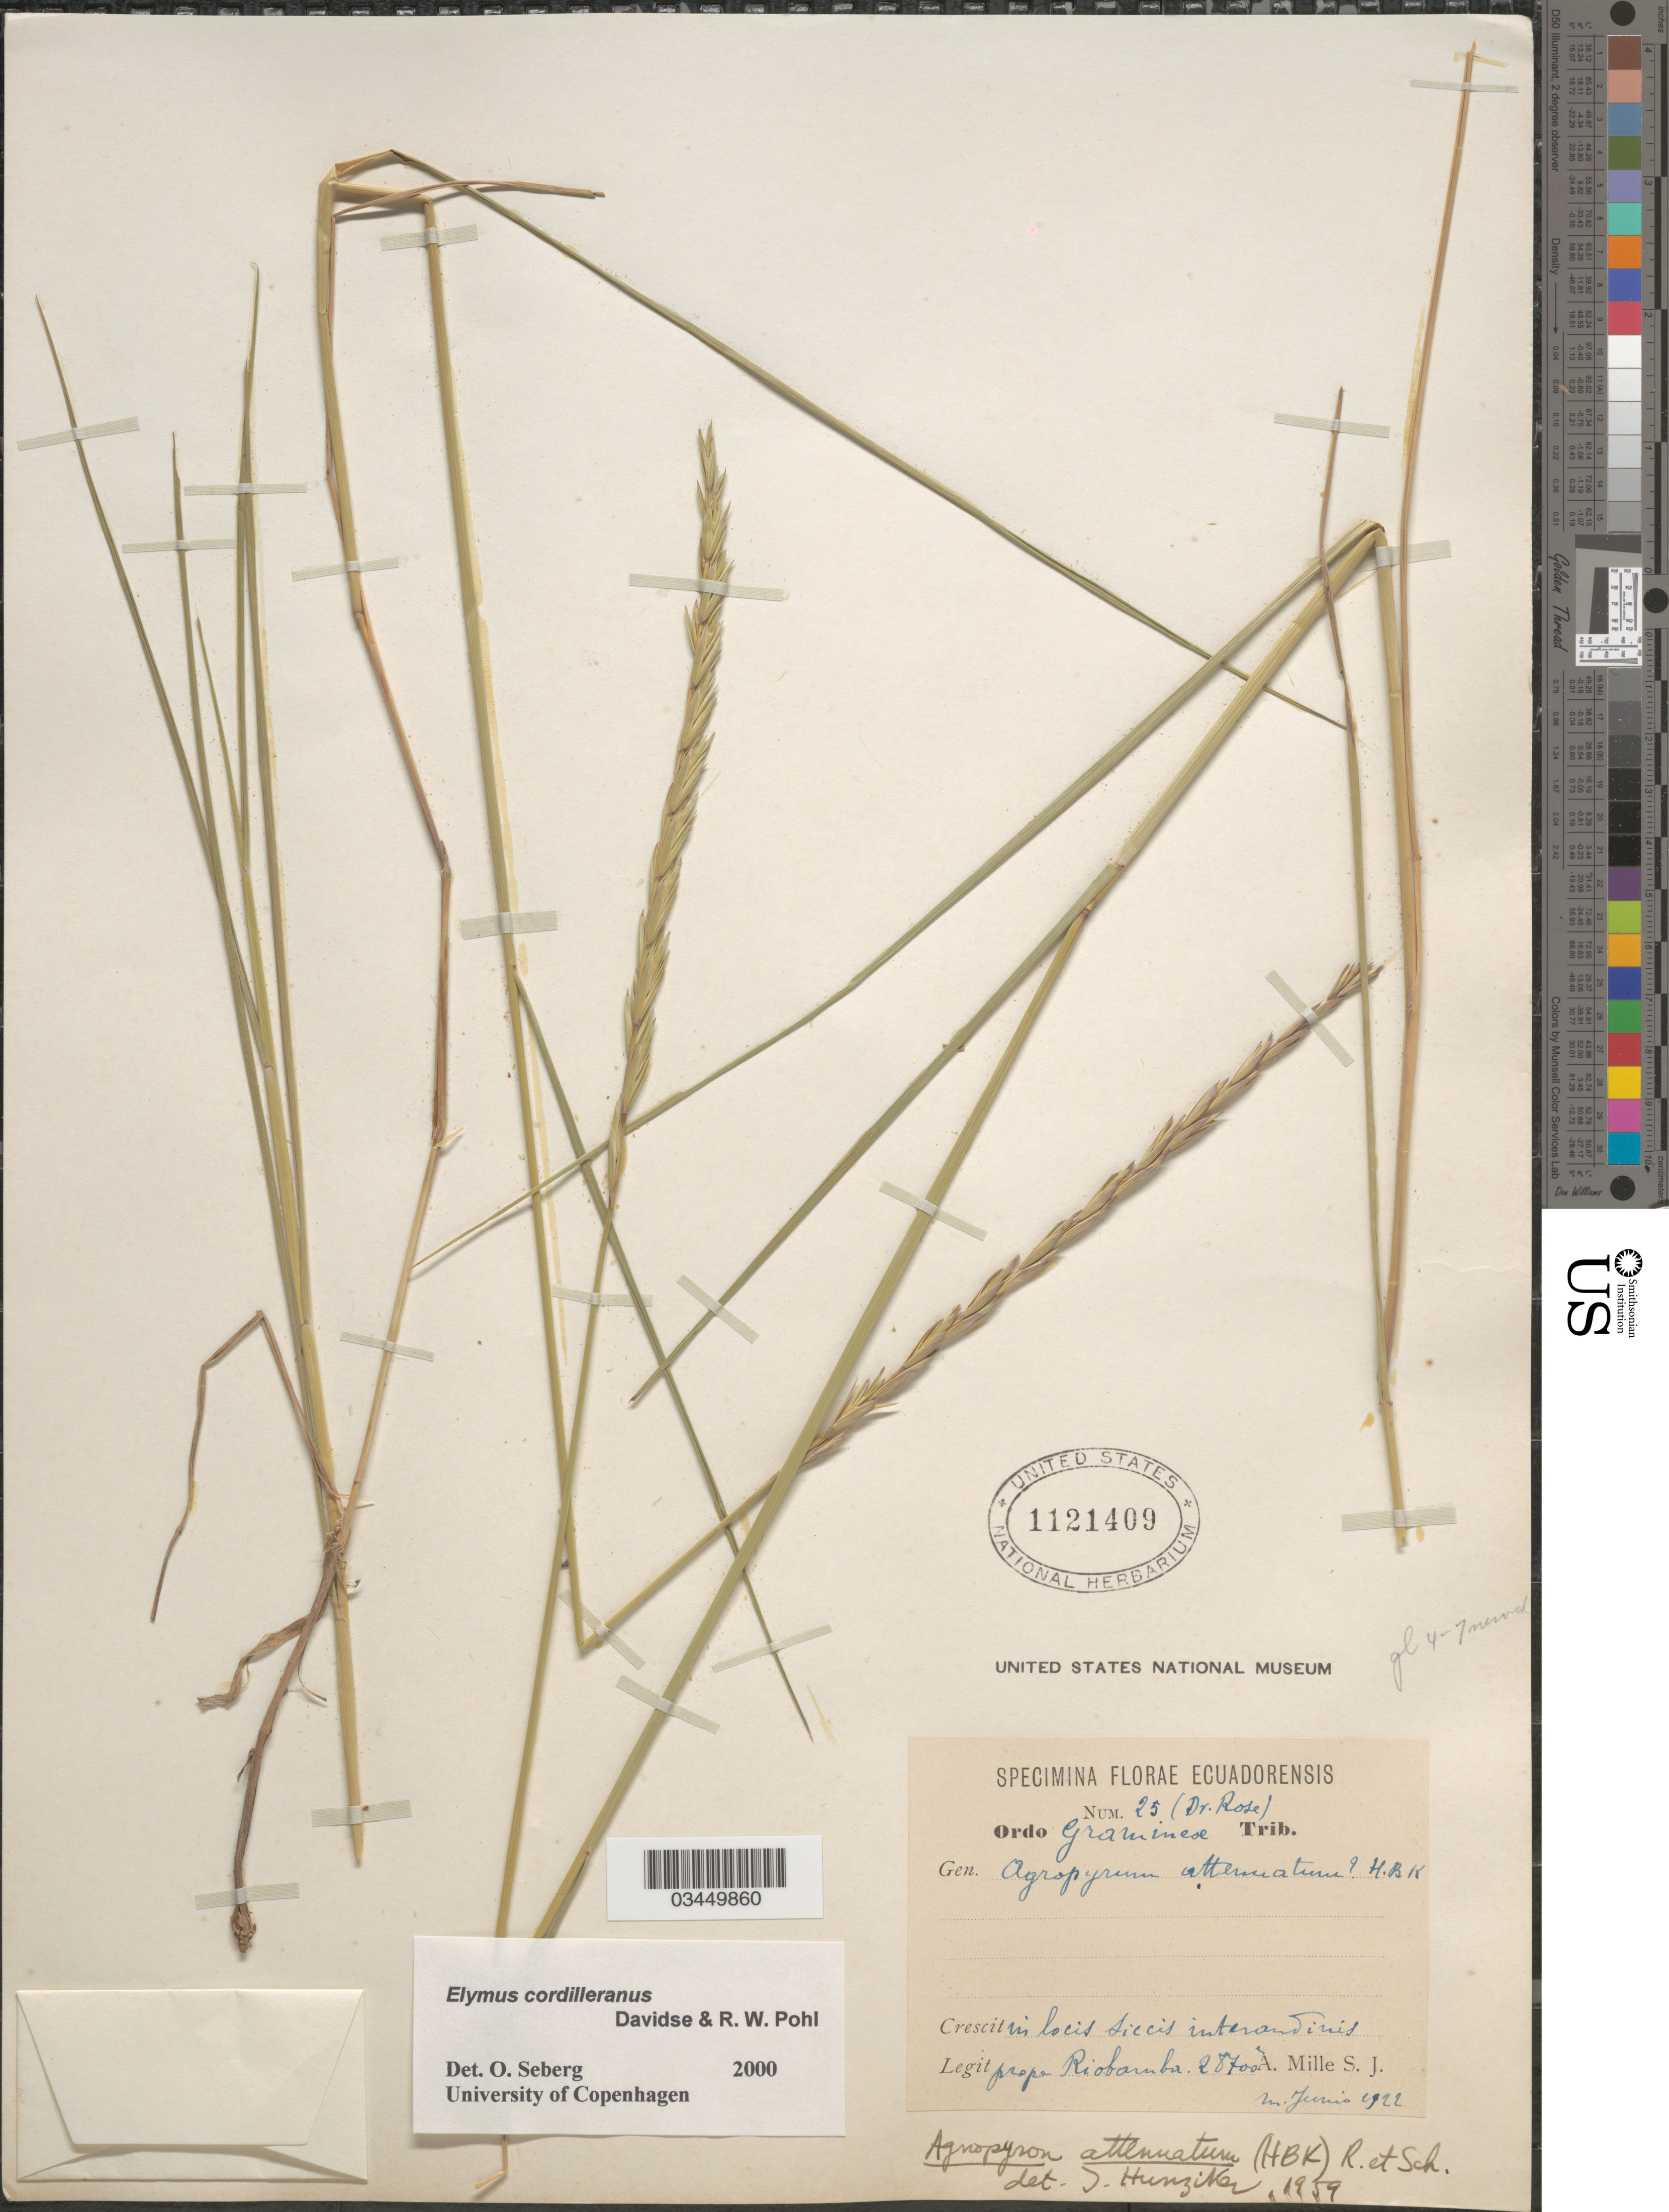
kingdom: Plantae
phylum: Tracheophyta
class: Liliopsida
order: Poales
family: Poaceae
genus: Elymus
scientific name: Elymus cordilleranus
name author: Davidse & R.W. Pohl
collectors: A. Mille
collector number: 25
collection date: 1922-06-24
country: Ecuador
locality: In locis siccis interandinis prope Riobamba.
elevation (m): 28700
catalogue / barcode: US 1121409